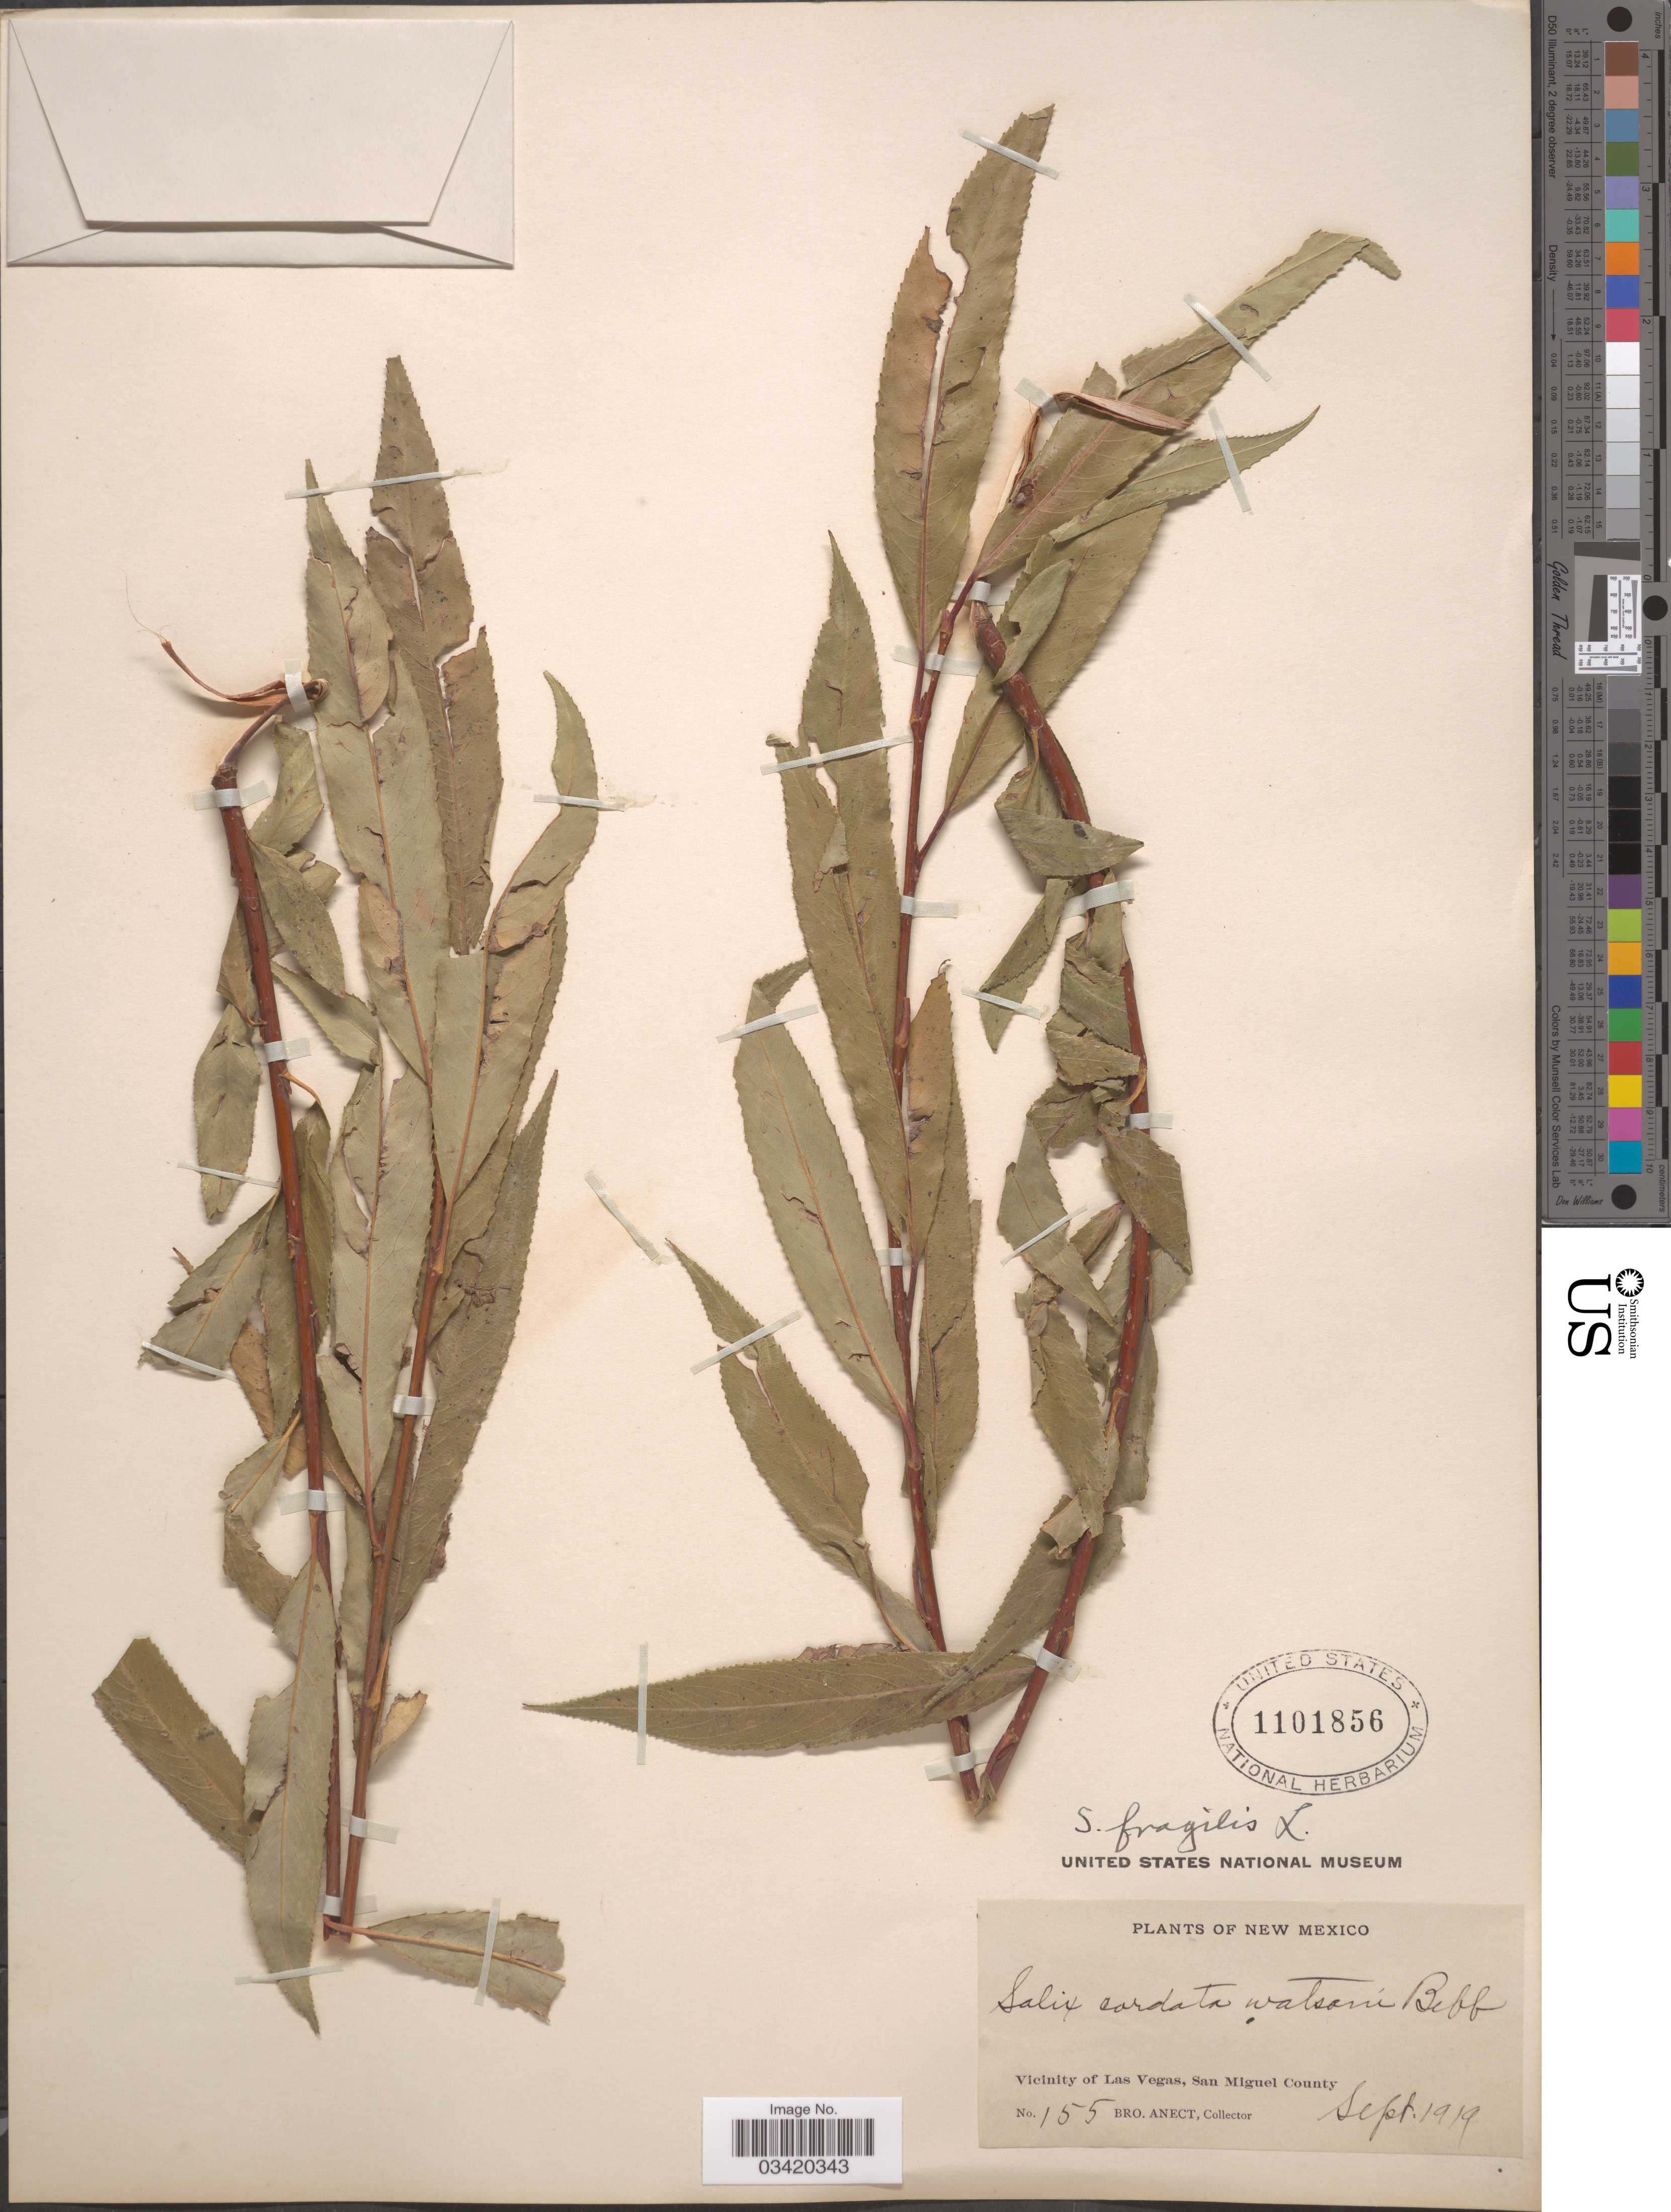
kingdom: Plantae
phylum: Tracheophyta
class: Magnoliopsida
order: Malpighiales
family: Salicaceae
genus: Salix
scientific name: Salix fragilis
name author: L.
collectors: B. Anect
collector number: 155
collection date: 1919-09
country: United States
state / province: New Mexico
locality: Vicinity of Las Vegas, San Miguel County.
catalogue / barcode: US 1101856